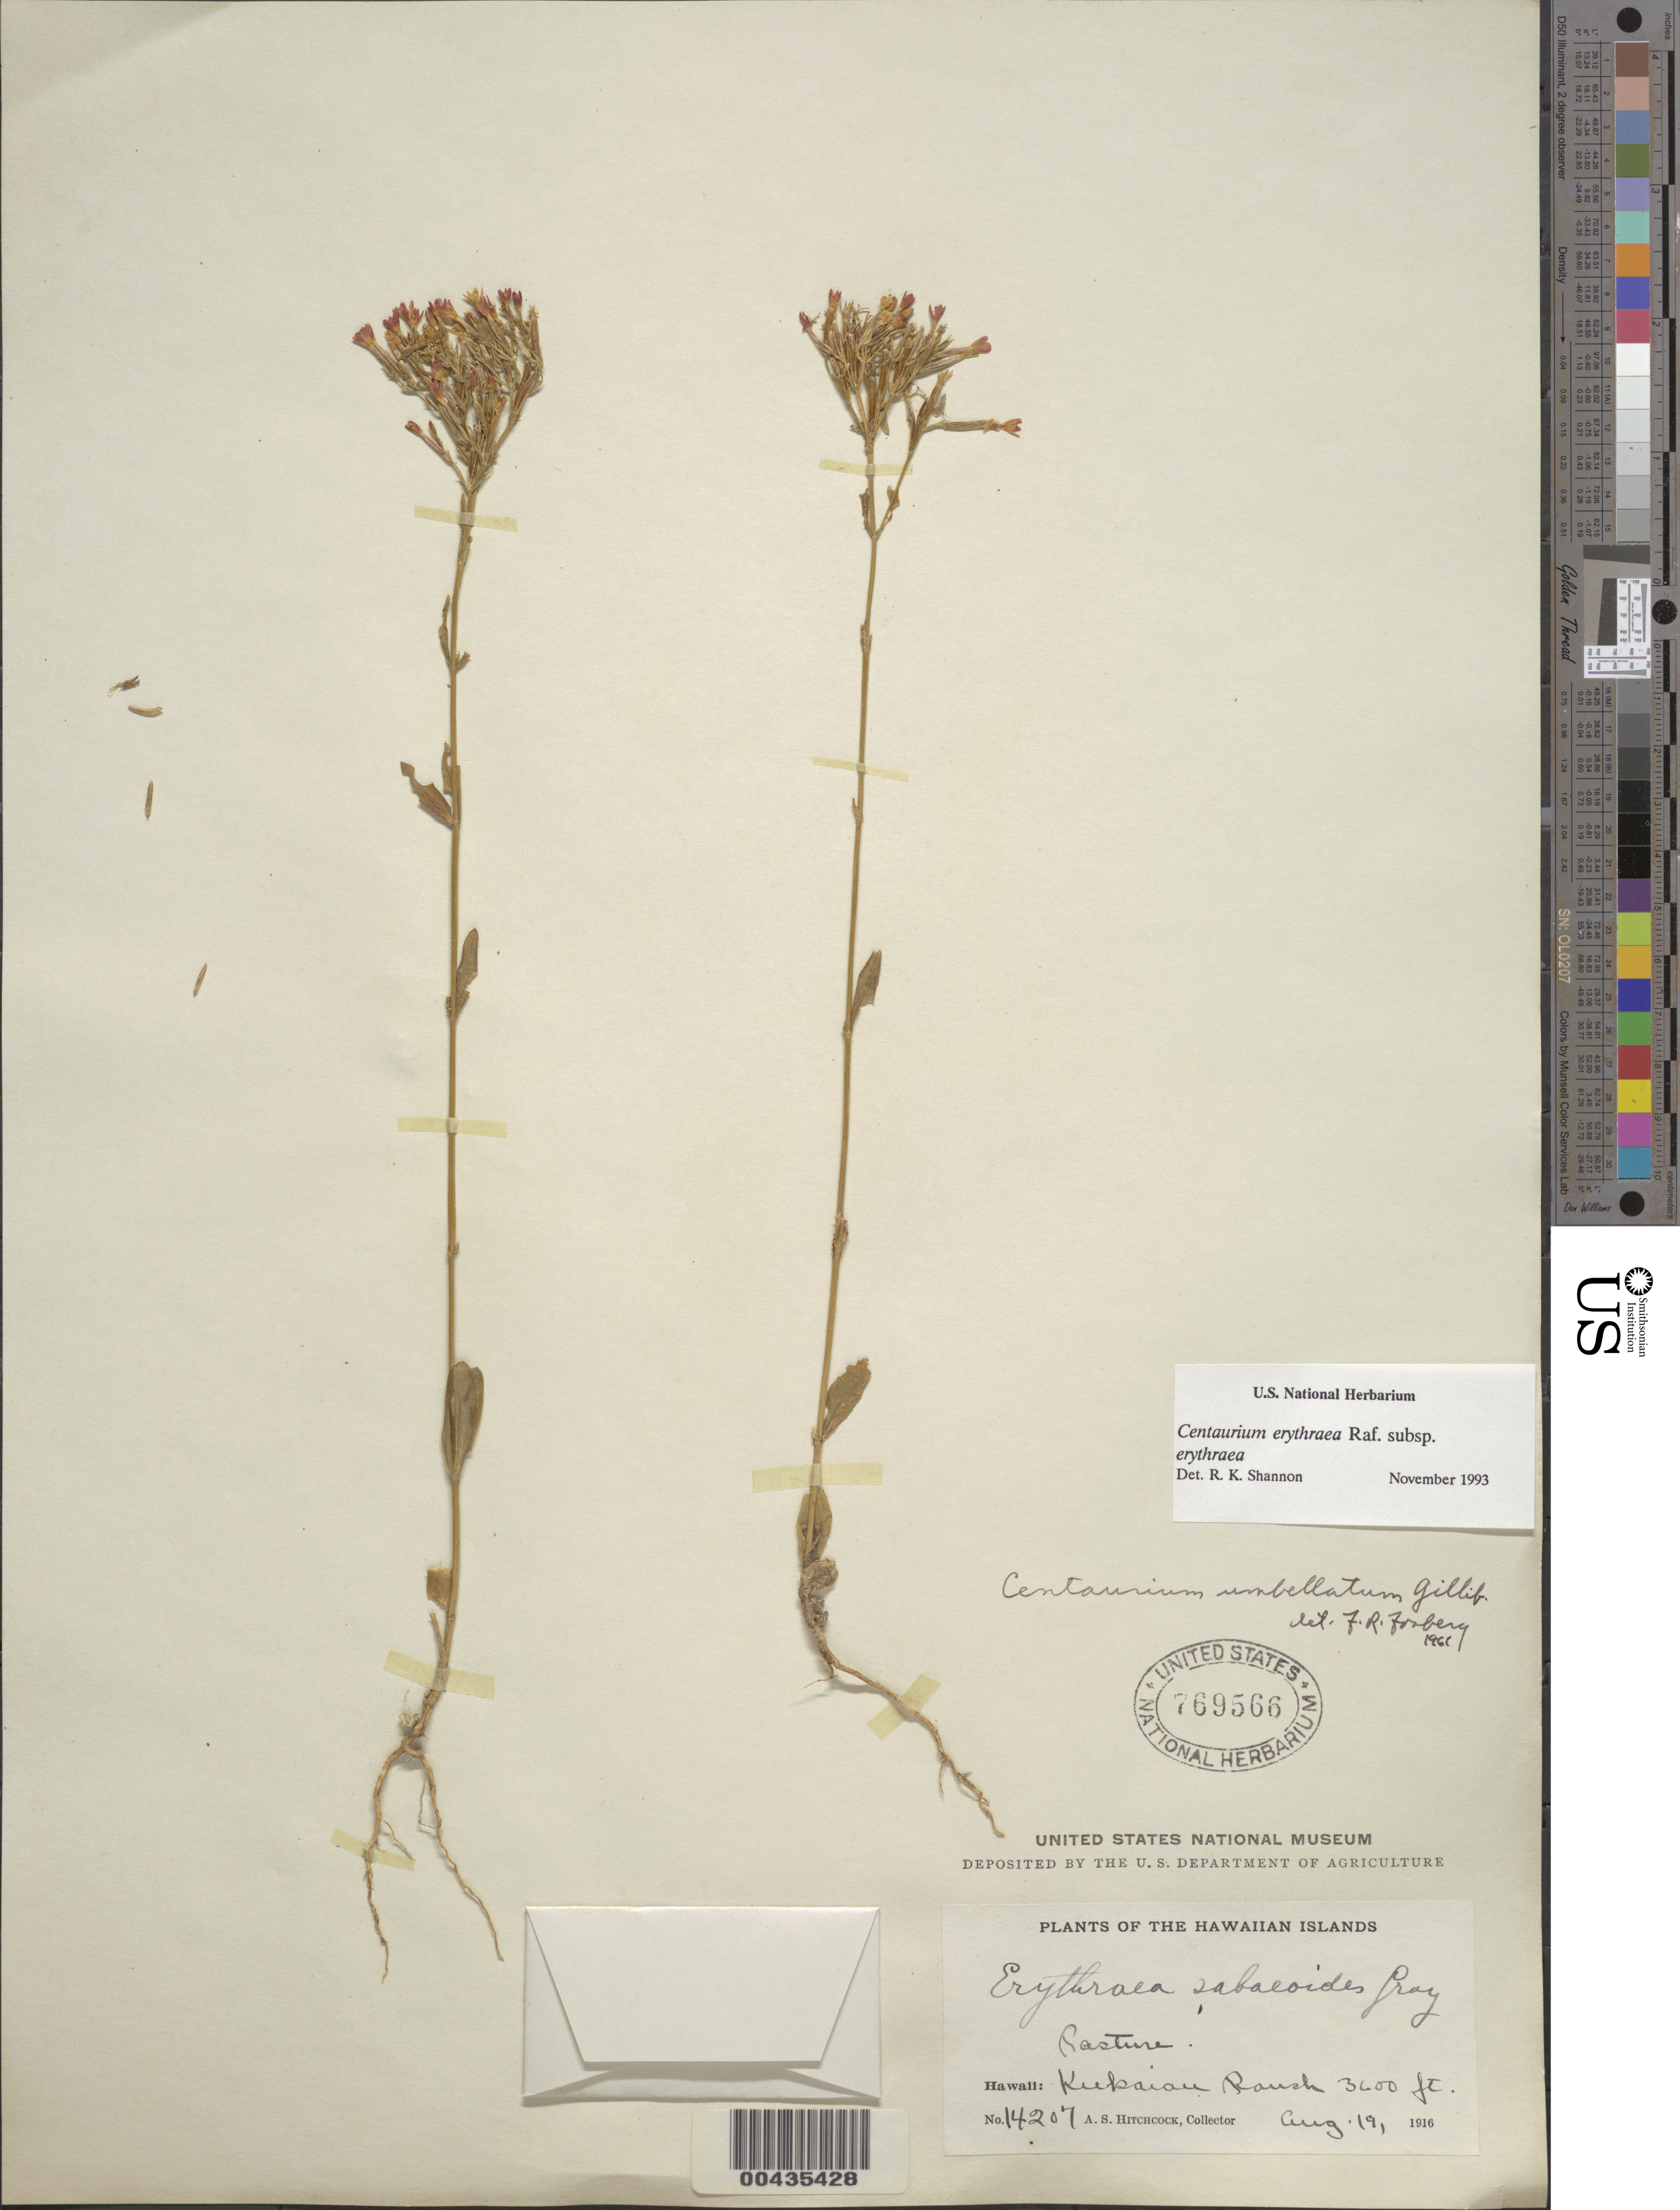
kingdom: Plantae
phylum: Tracheophyta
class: Magnoliopsida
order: Gentianales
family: Gentianaceae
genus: Centaurium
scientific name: Centaurium erythraea subsp. erythraea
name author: Rafn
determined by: Shannon, R. K., (UNITED STATES)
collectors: A. S. Hitchcock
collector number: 14207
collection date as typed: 19 Aug 1916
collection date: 1916-08-19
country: United States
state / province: Hawaii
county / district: Hawaii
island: Hawaii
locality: Kukaiau Ranch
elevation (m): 1097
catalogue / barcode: US 769566